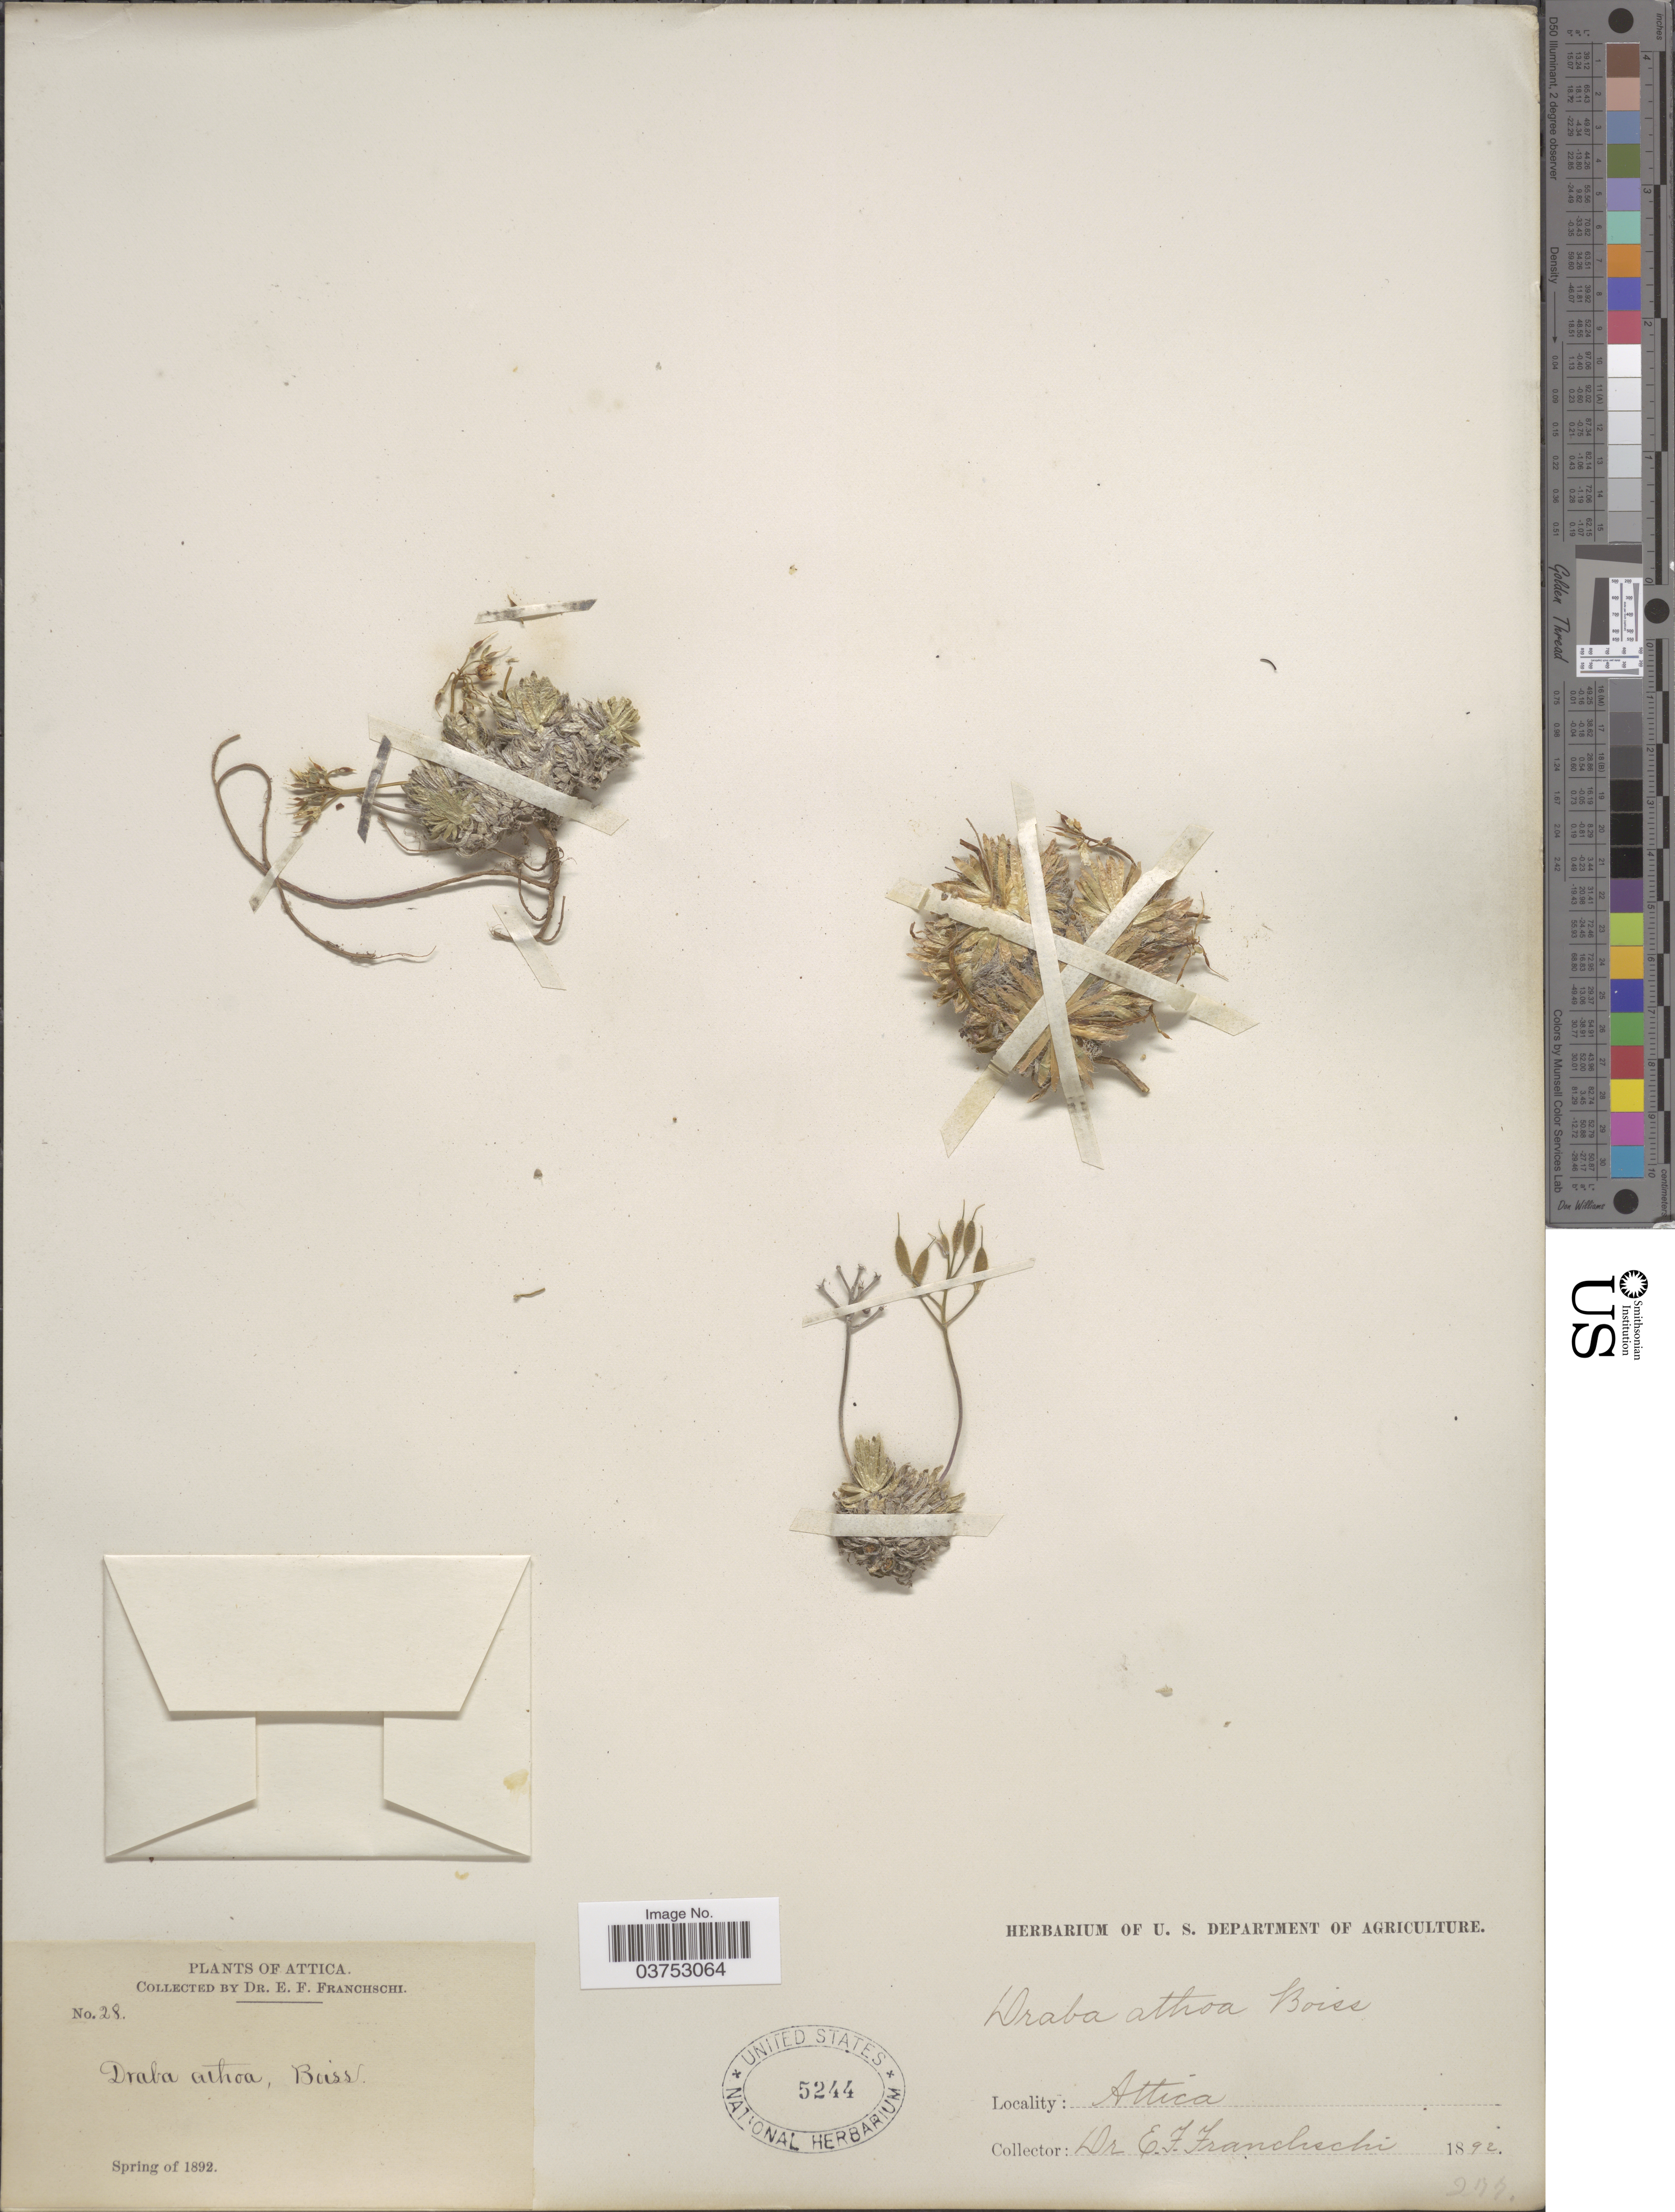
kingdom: Plantae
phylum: Tracheophyta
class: Magnoliopsida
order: Brassicales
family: Brassicaceae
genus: Draba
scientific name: Draba athoa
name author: Boiss.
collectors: E. Franchschi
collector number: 28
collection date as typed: Spring of 1892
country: Greece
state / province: Attica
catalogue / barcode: US 5244